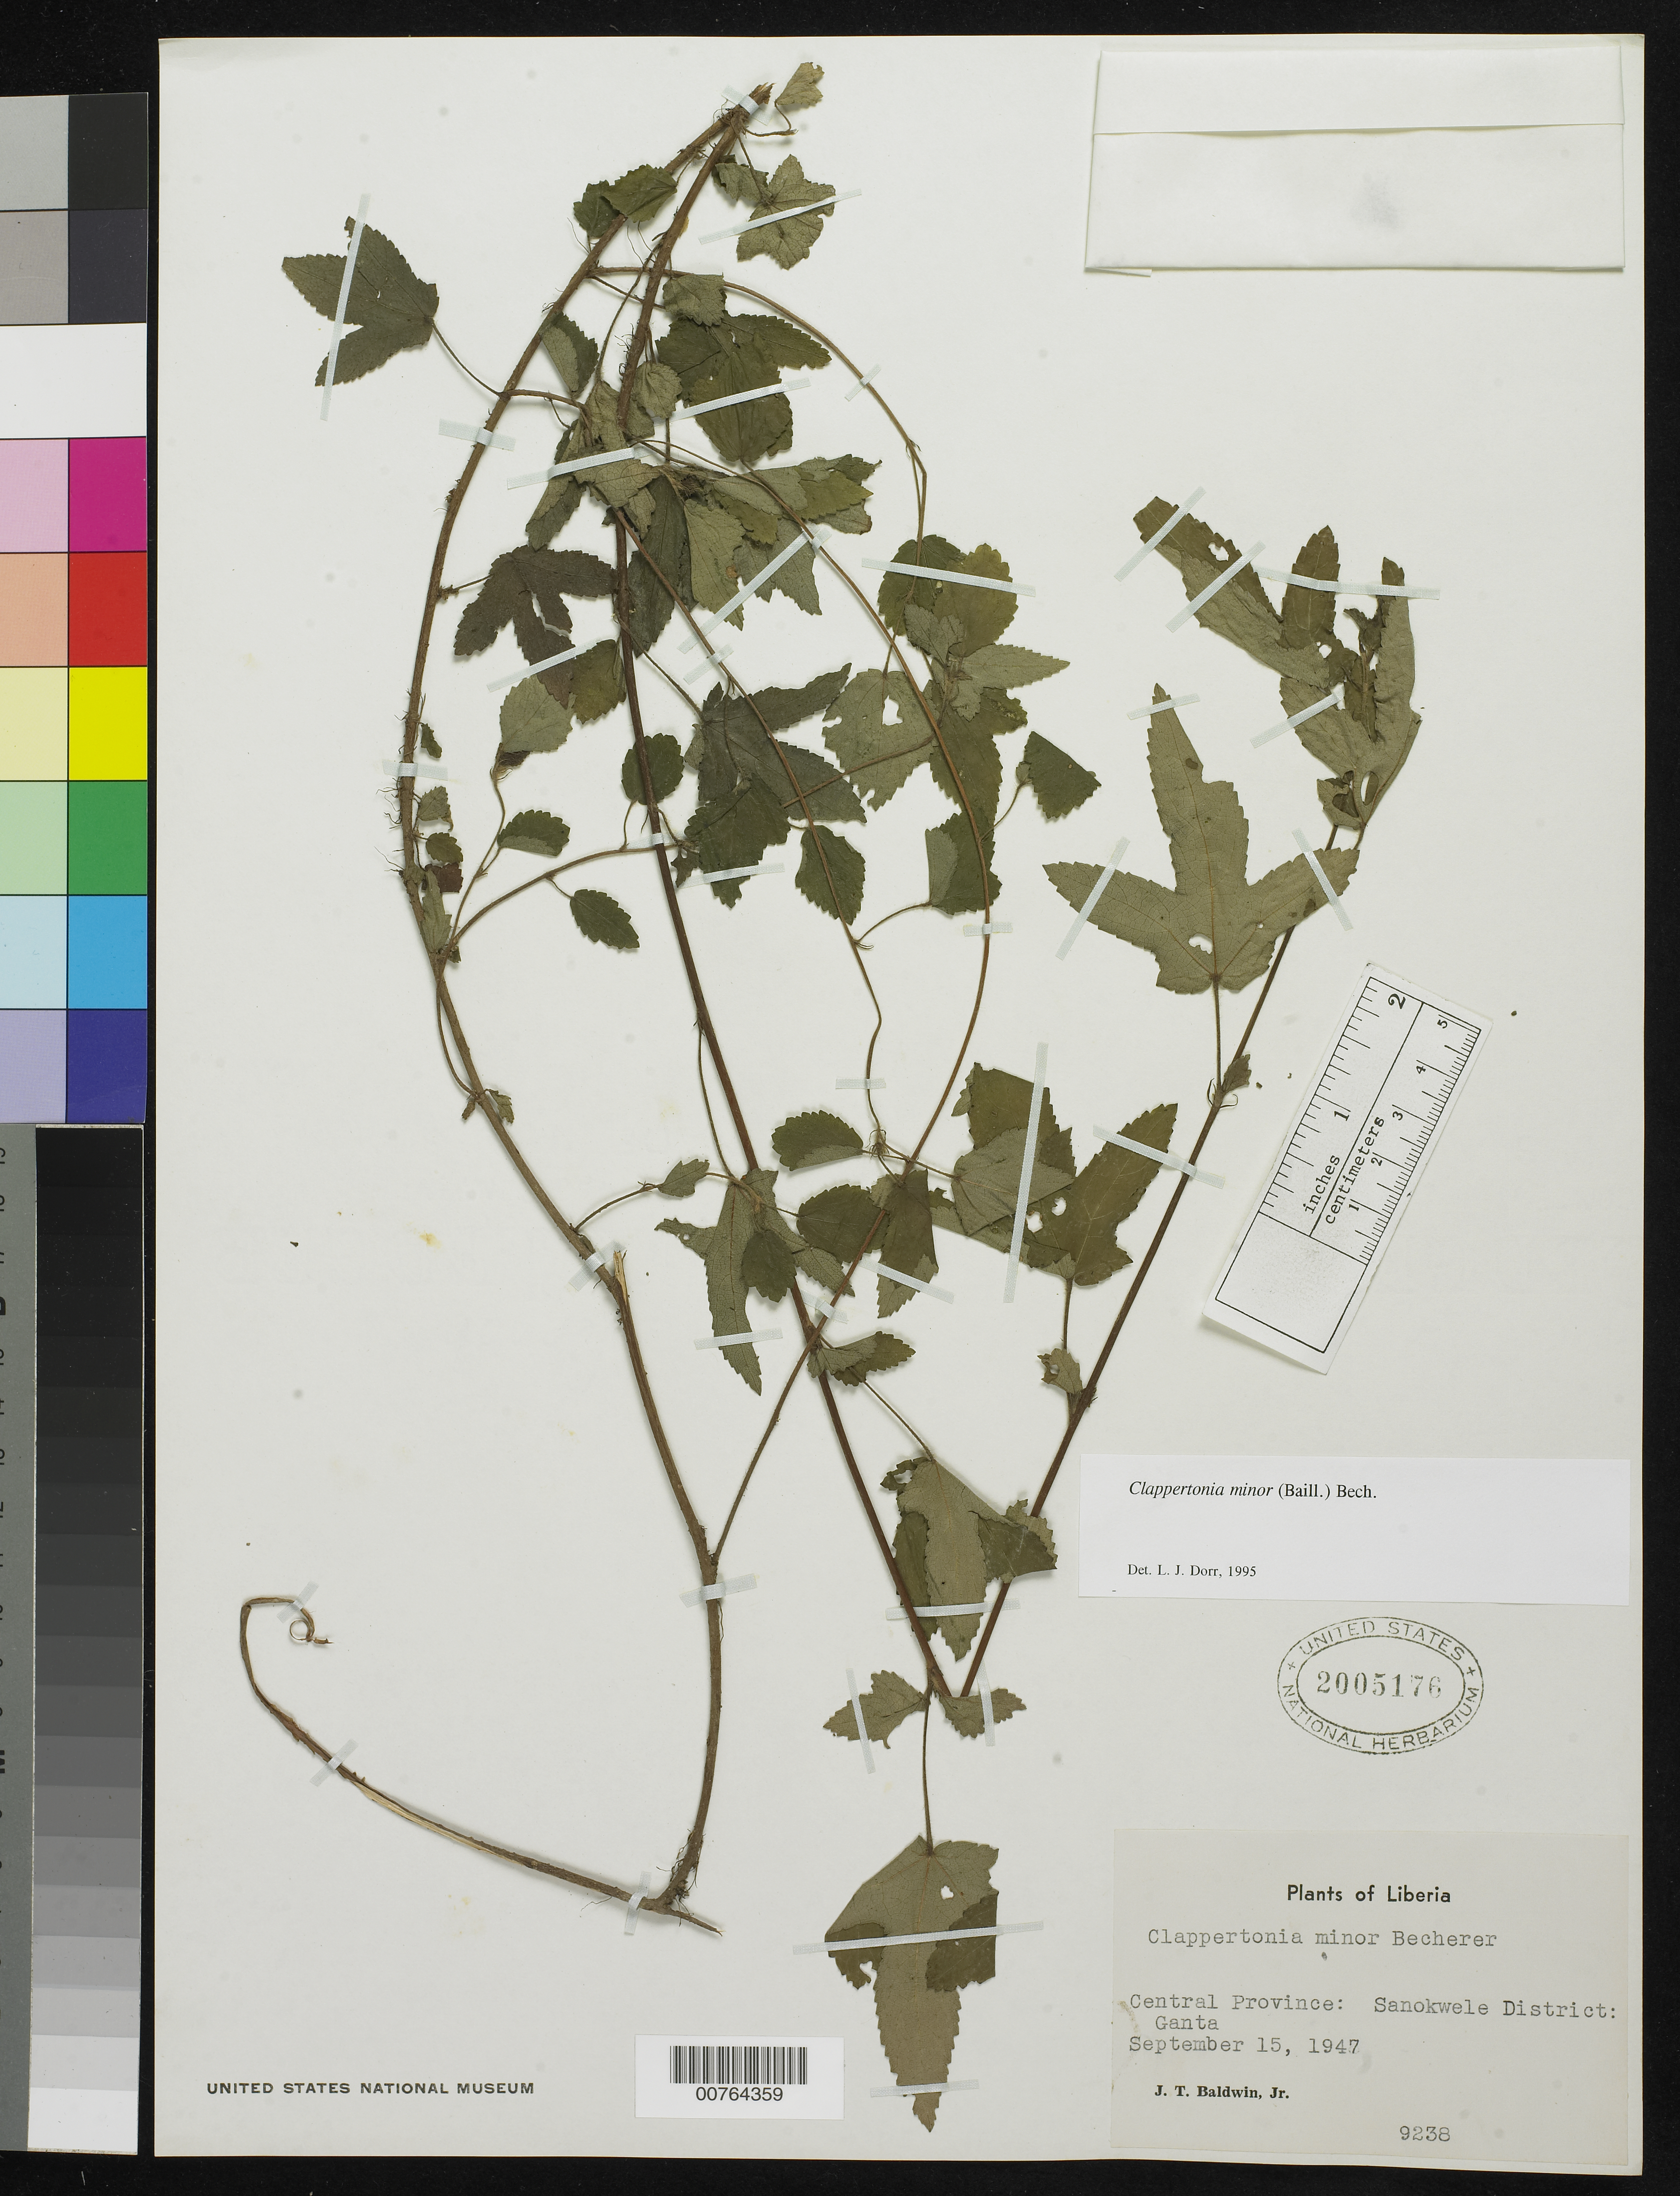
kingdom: Plantae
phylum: Tracheophyta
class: Magnoliopsida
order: Malvales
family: Malvaceae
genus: Clappertonia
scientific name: Clappertonia minor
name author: (Baill.) Bremek.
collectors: J. T. Baldwin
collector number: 9238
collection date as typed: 15 Sep 1947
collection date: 1947-09-15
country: Liberia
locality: Central Province: Sanokwele District: Ganta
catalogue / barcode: US 2005176